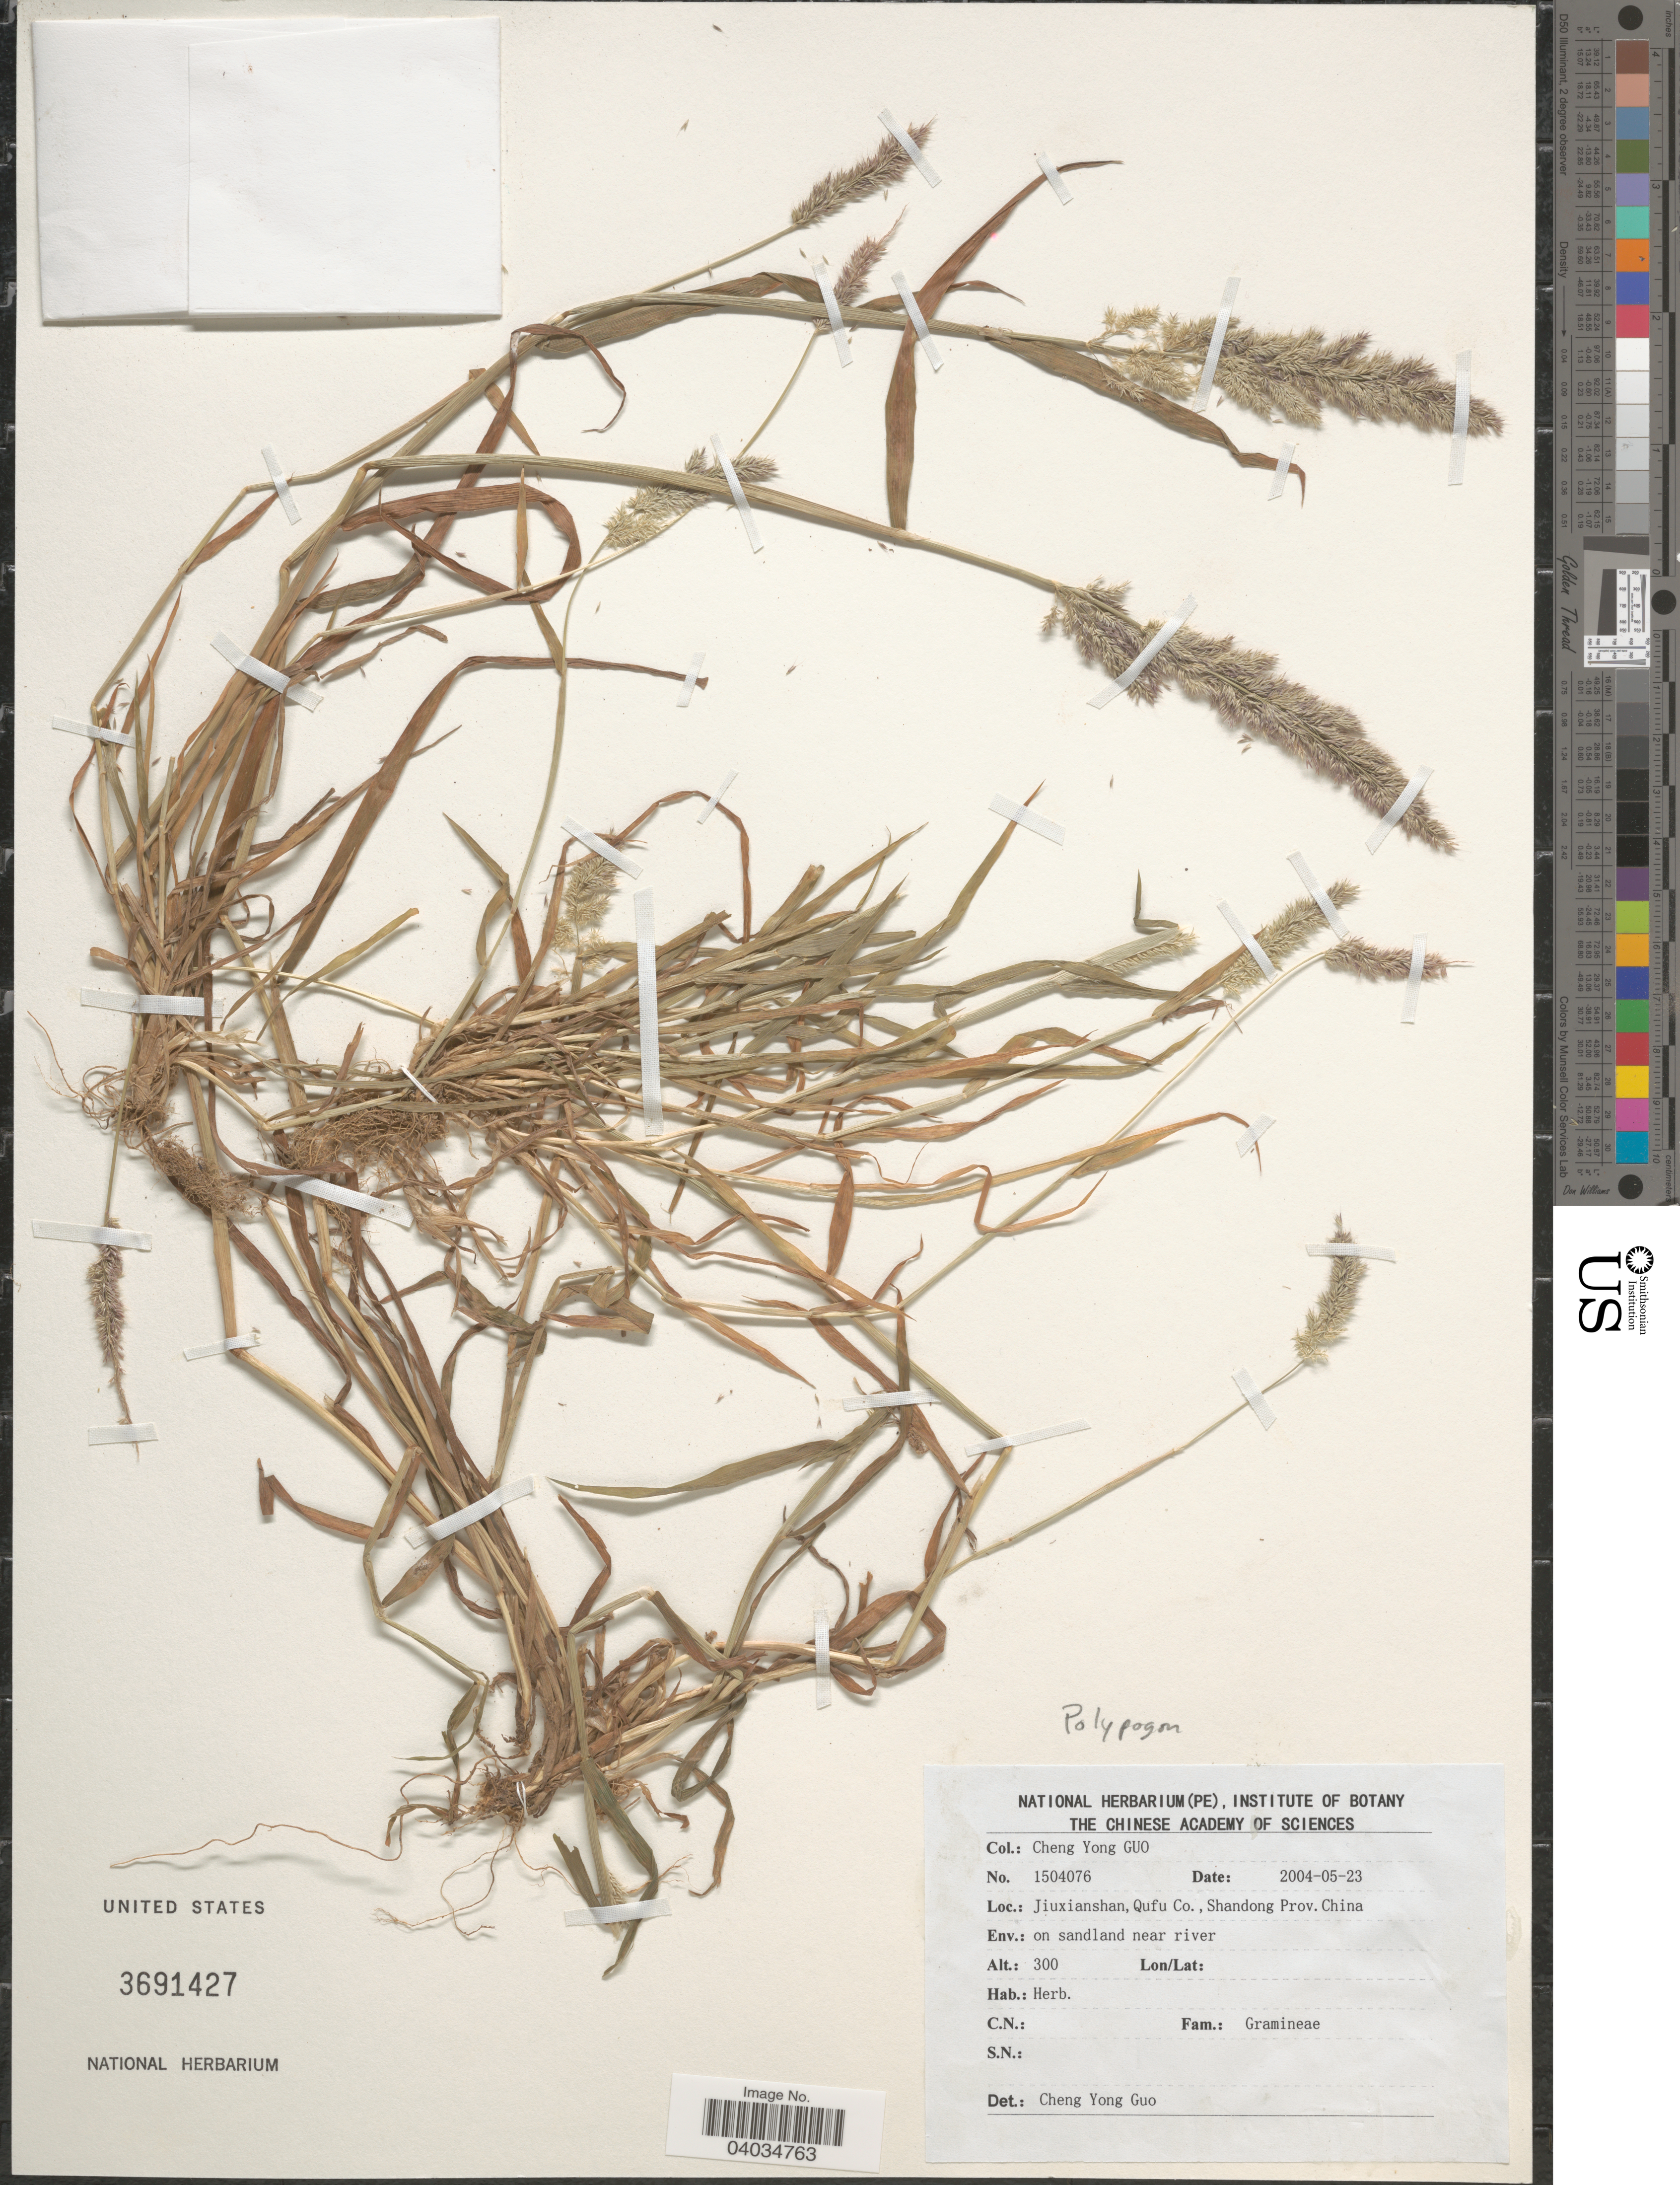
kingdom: Plantae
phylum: Tracheophyta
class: Liliopsida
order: Poales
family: Poaceae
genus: Polypogon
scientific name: Polypogon sp.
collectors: Guo Chengyong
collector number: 1504076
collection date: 2004-05-23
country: China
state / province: Shandong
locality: Jiuxianshan, Qufu Co.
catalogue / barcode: US 3691427